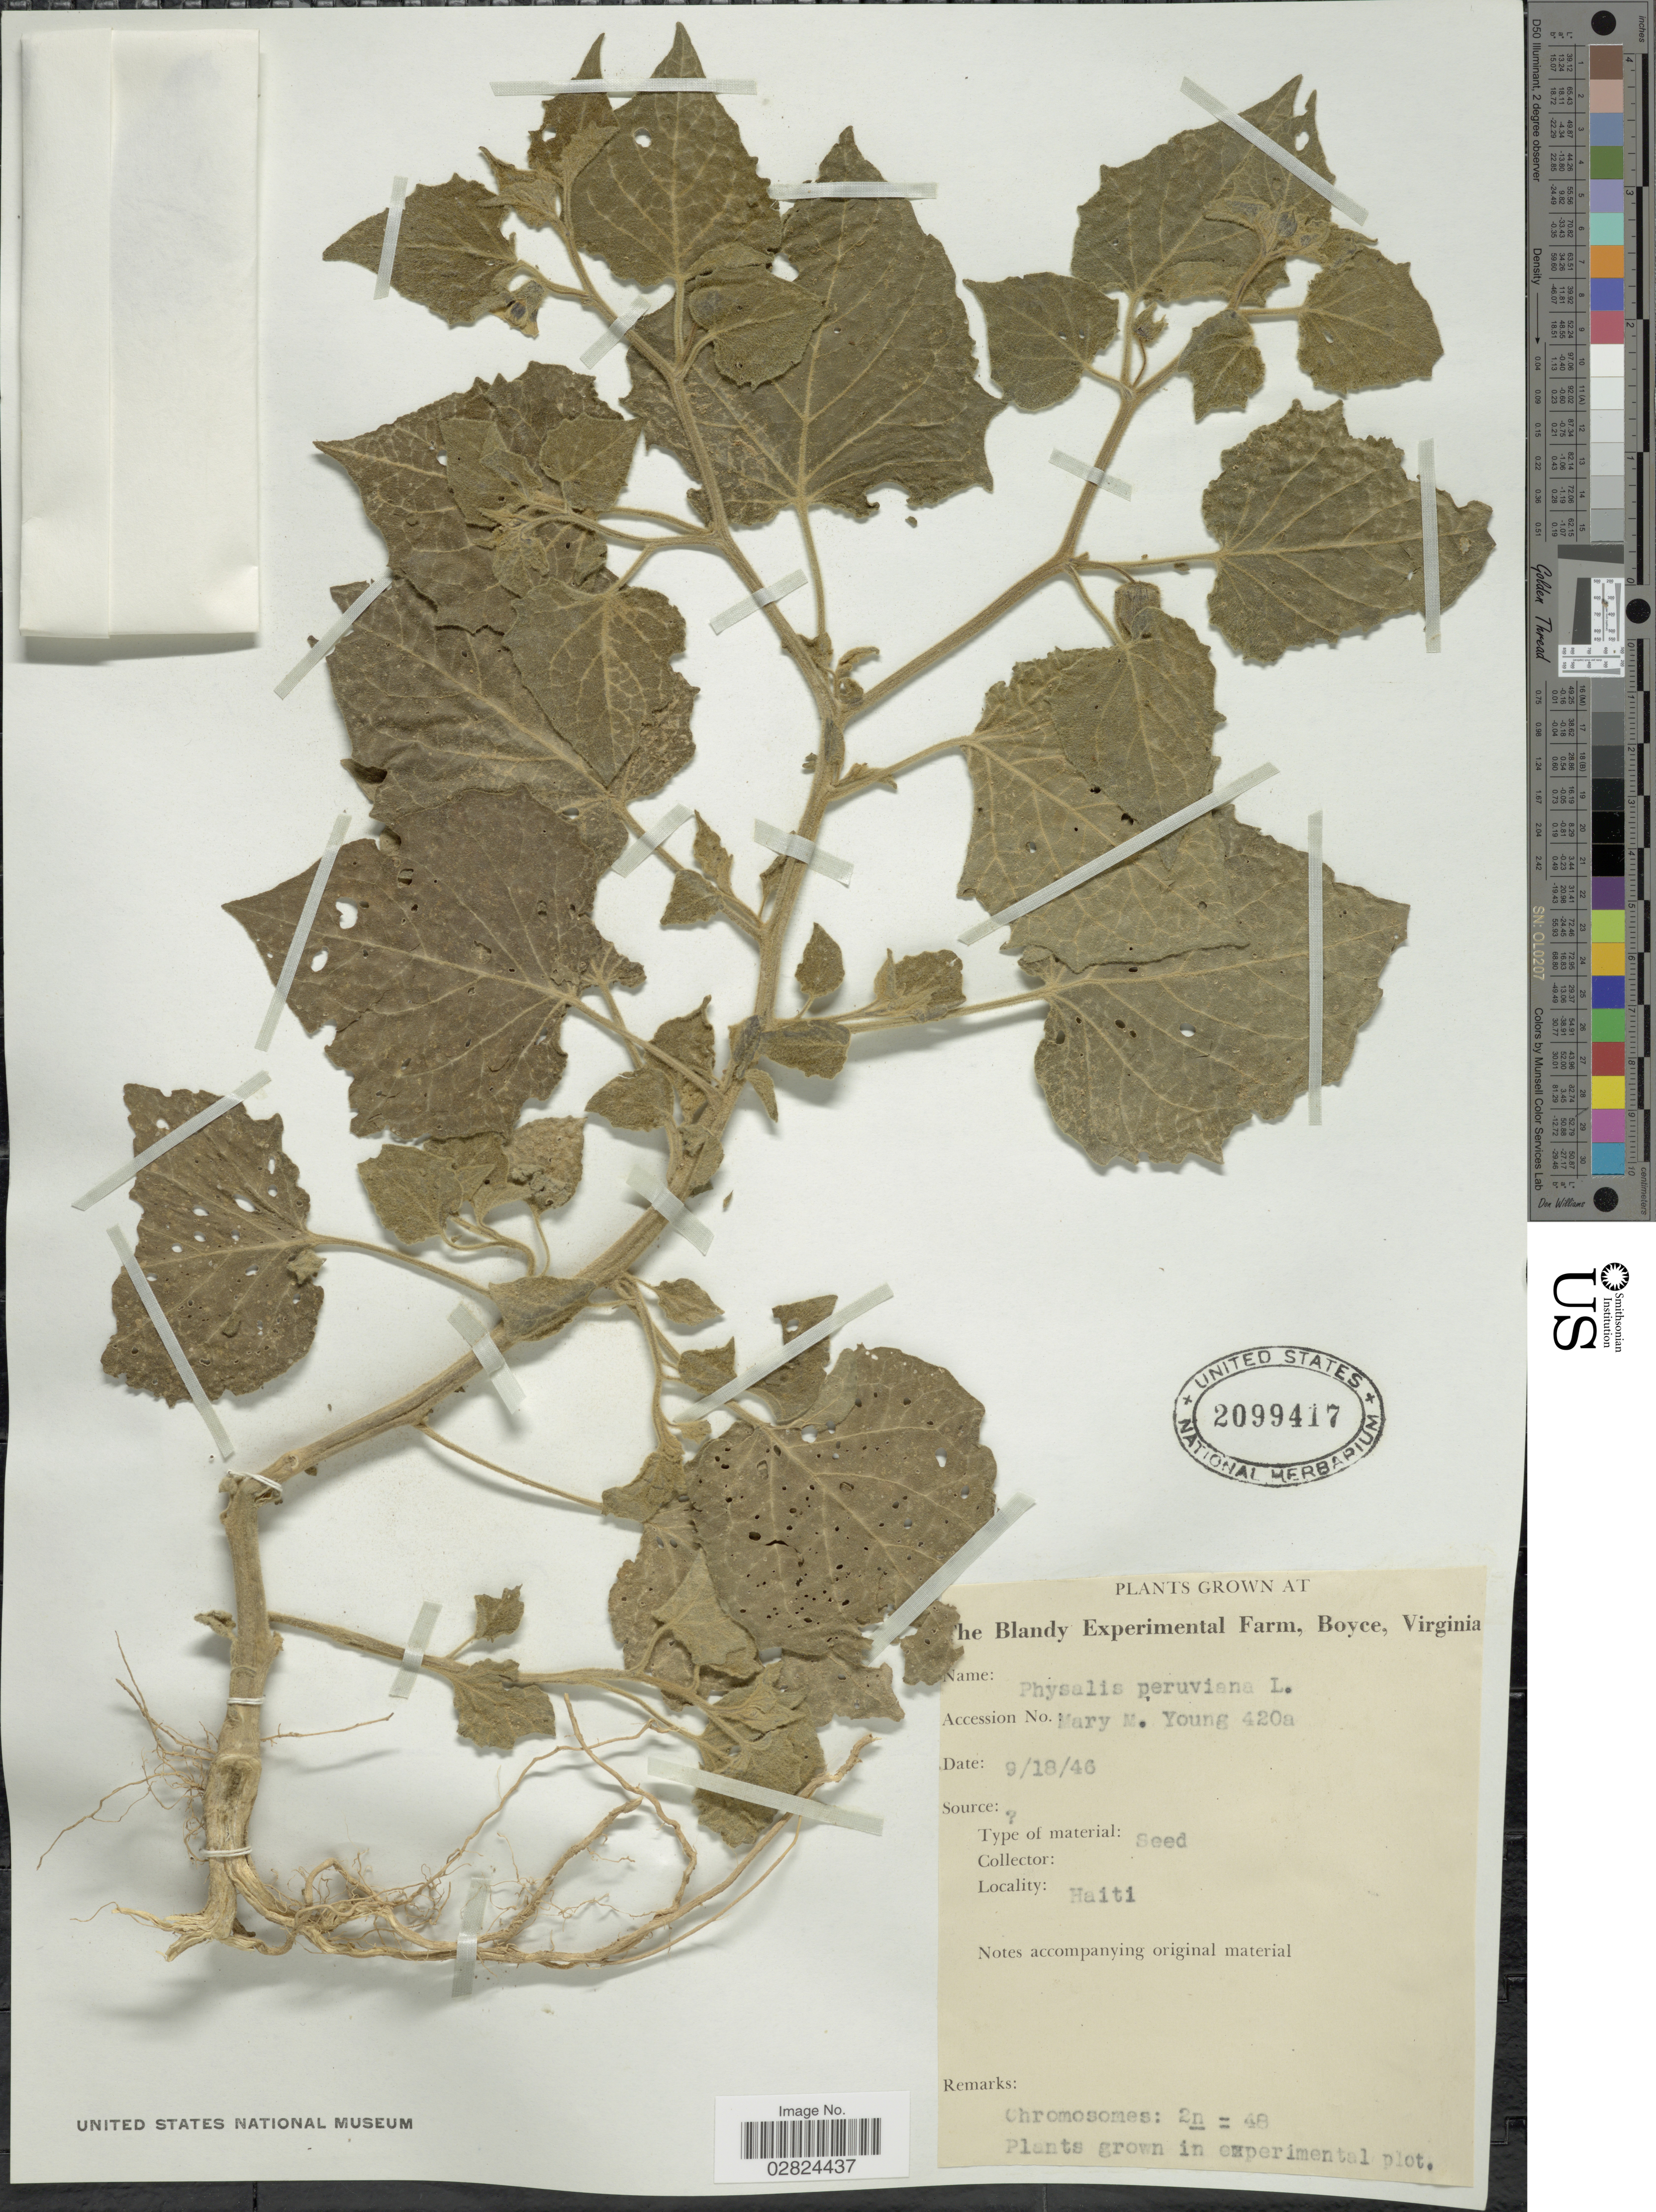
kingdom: Plantae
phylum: Tracheophyta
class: Magnoliopsida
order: Solanales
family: Solanaceae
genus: Physalis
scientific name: Physalis peruviana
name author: L.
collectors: M. Young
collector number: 420a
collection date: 1946-09-18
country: United States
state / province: Virginia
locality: The Blandy Experimental Farm, Boyce.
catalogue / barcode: US 2099417